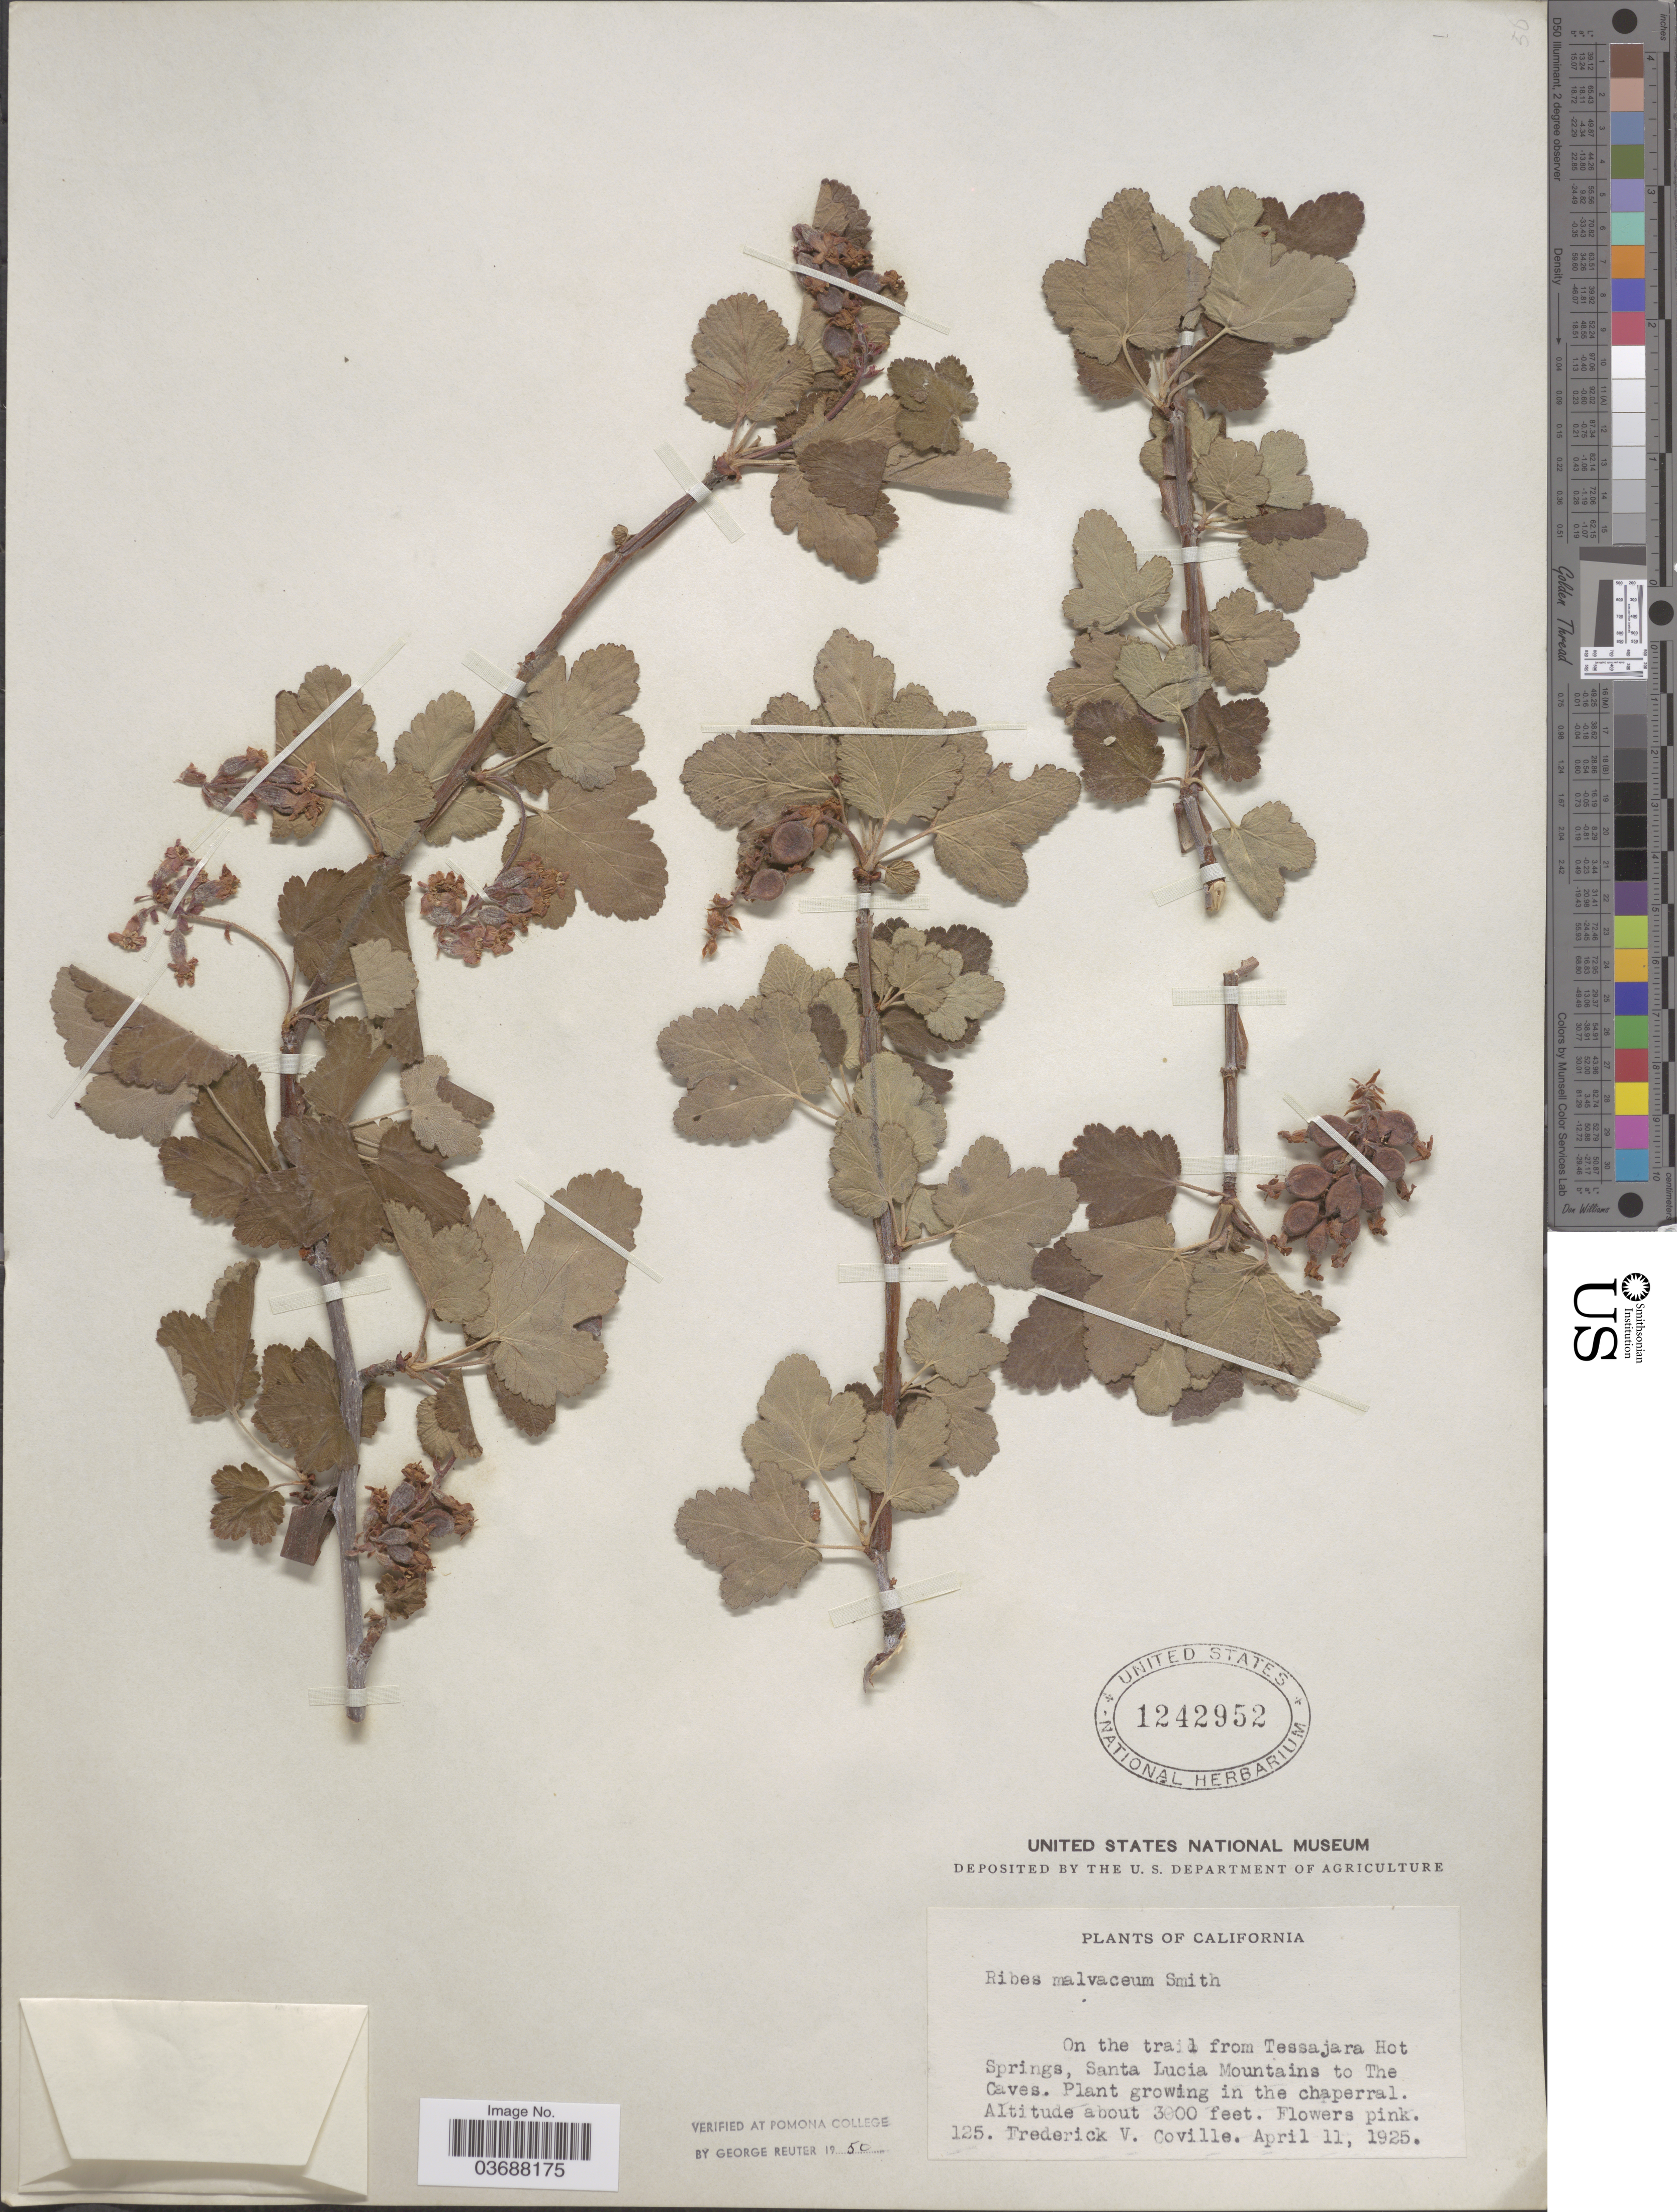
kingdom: Plantae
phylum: Tracheophyta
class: Magnoliopsida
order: Saxifragales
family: Grossulariaceae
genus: Ribes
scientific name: Ribes malvaceum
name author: Sm.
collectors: F. V. Coville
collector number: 125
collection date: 1925-04-11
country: United States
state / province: California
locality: On the trail from Tessajara Hot Springs, Santa Lucia Mountains to the Caves.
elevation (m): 914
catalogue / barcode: US 1242952